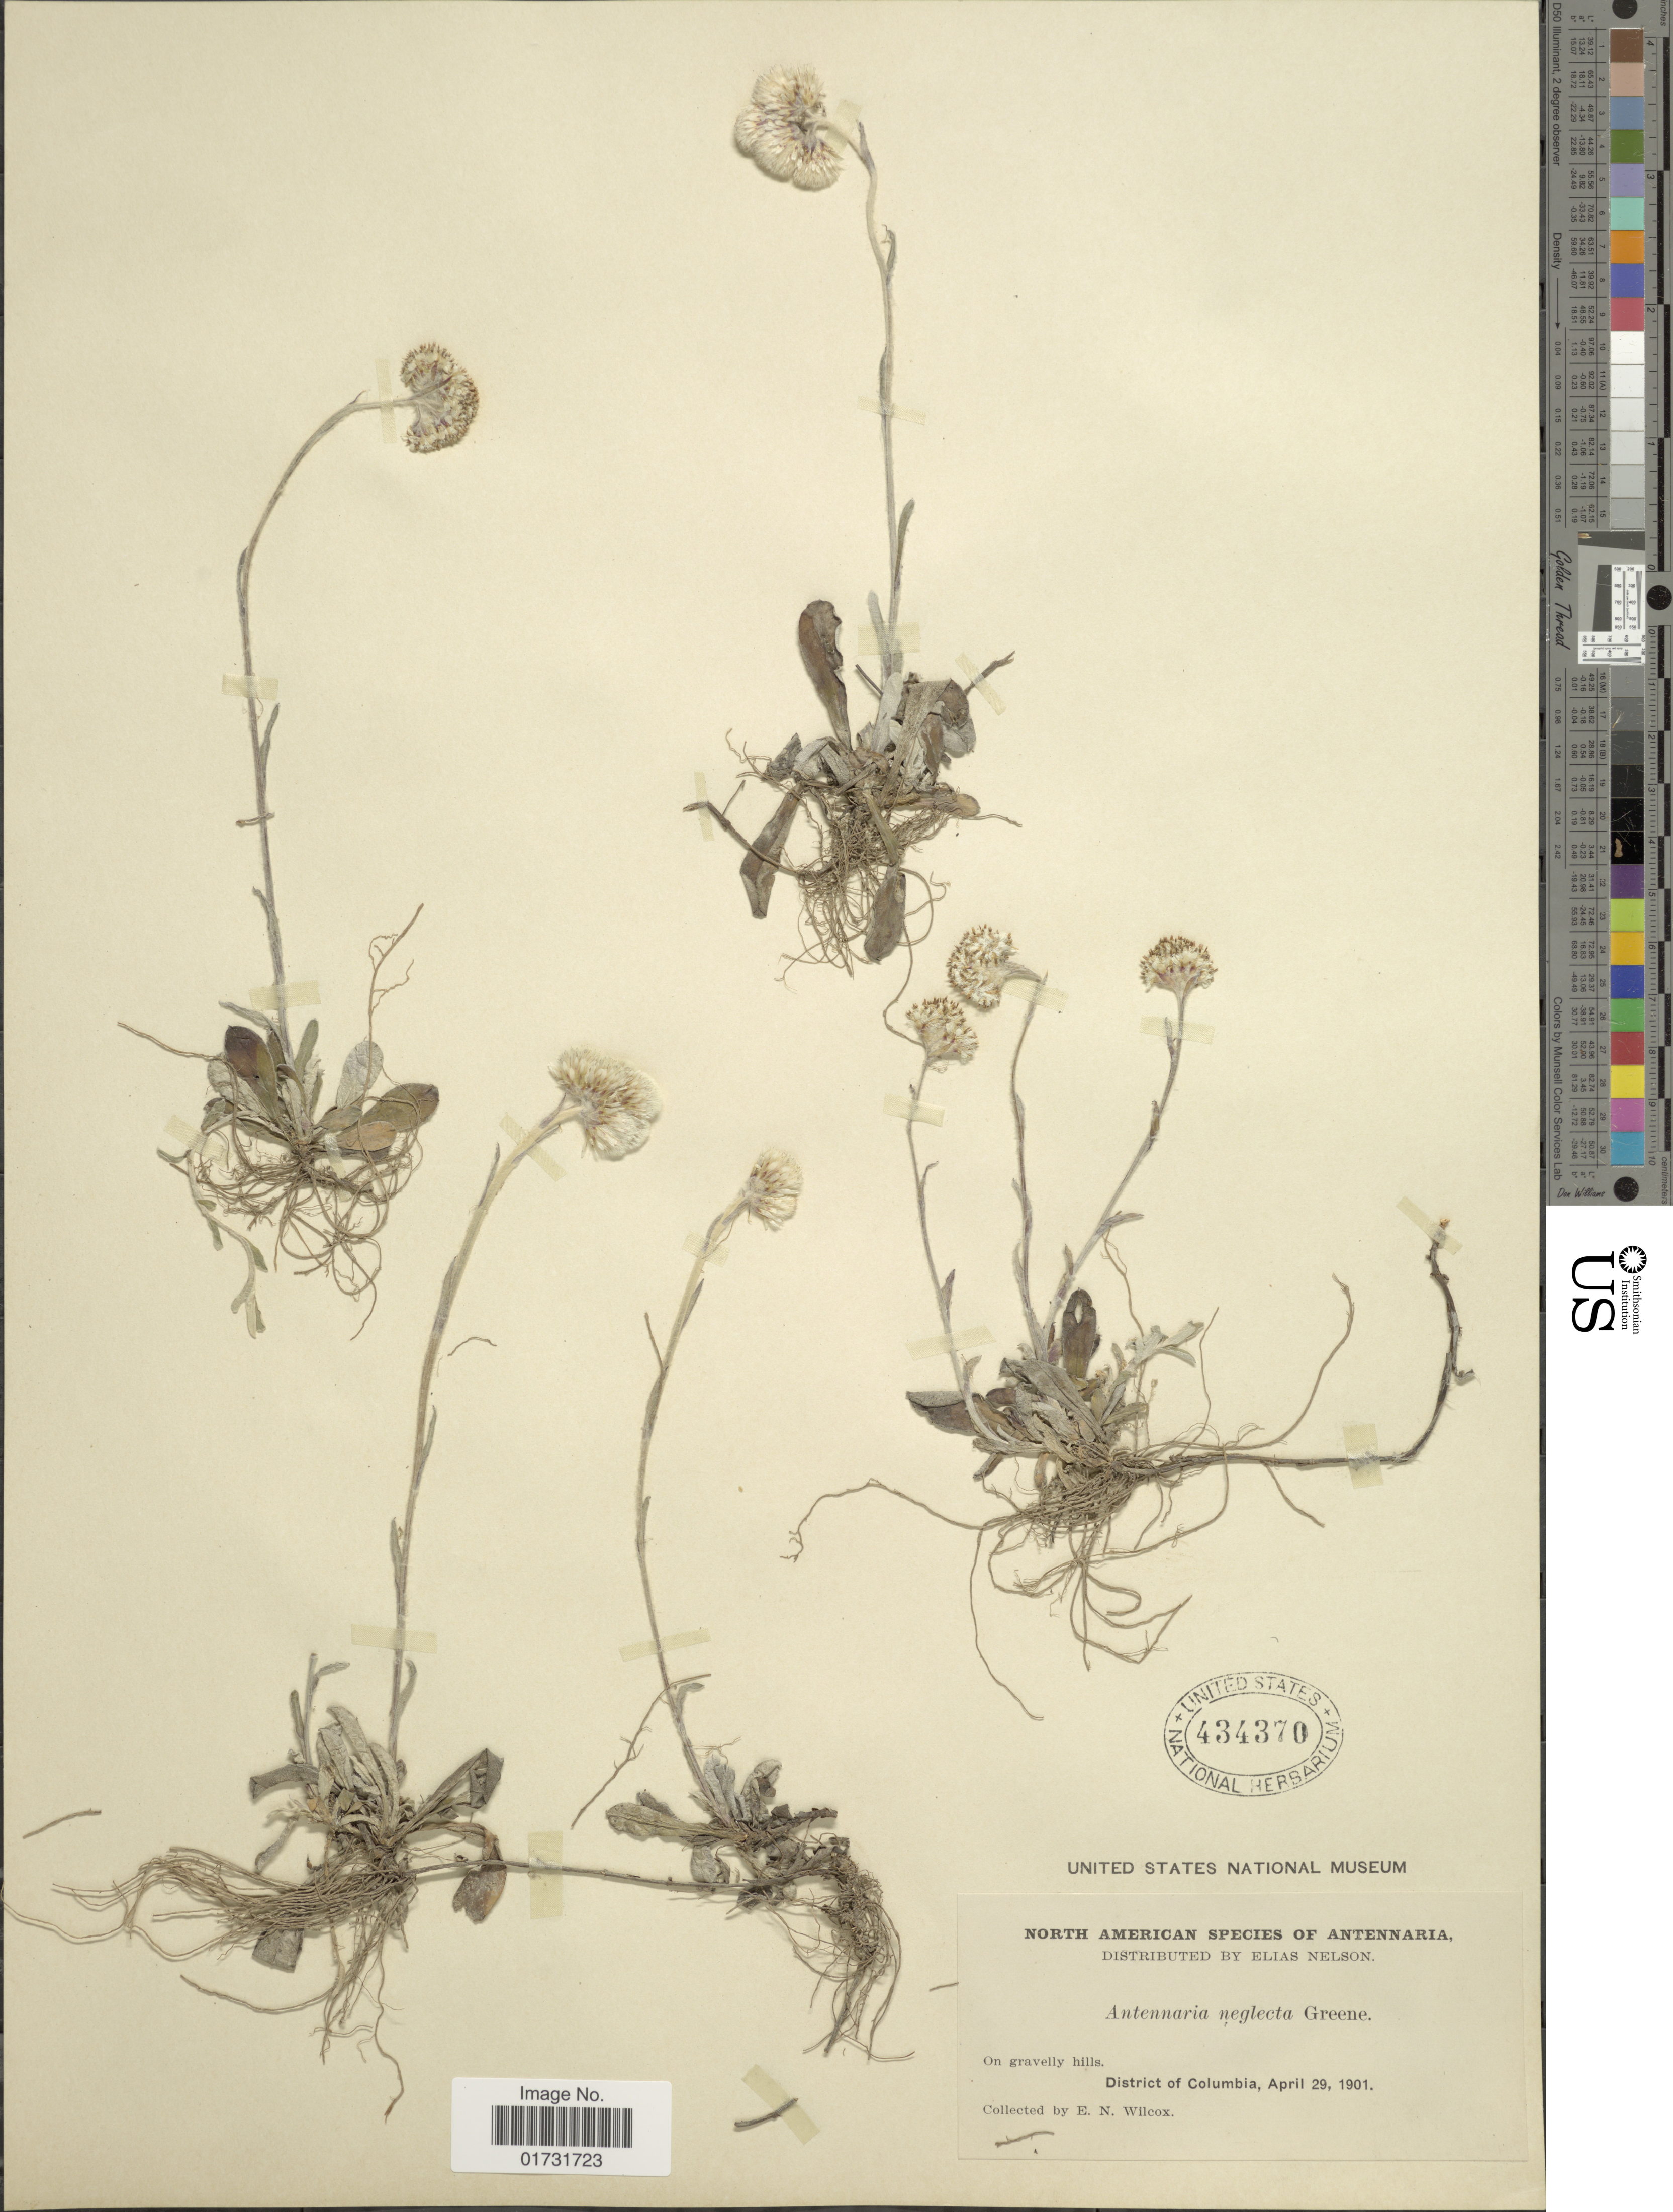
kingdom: Plantae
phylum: Tracheophyta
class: Magnoliopsida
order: Asterales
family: Asteraceae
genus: Antennaria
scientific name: Antennaria neglecta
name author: Greene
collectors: E. Wilcox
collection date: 1901-04-29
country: United States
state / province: District of Columbia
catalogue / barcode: US 434370